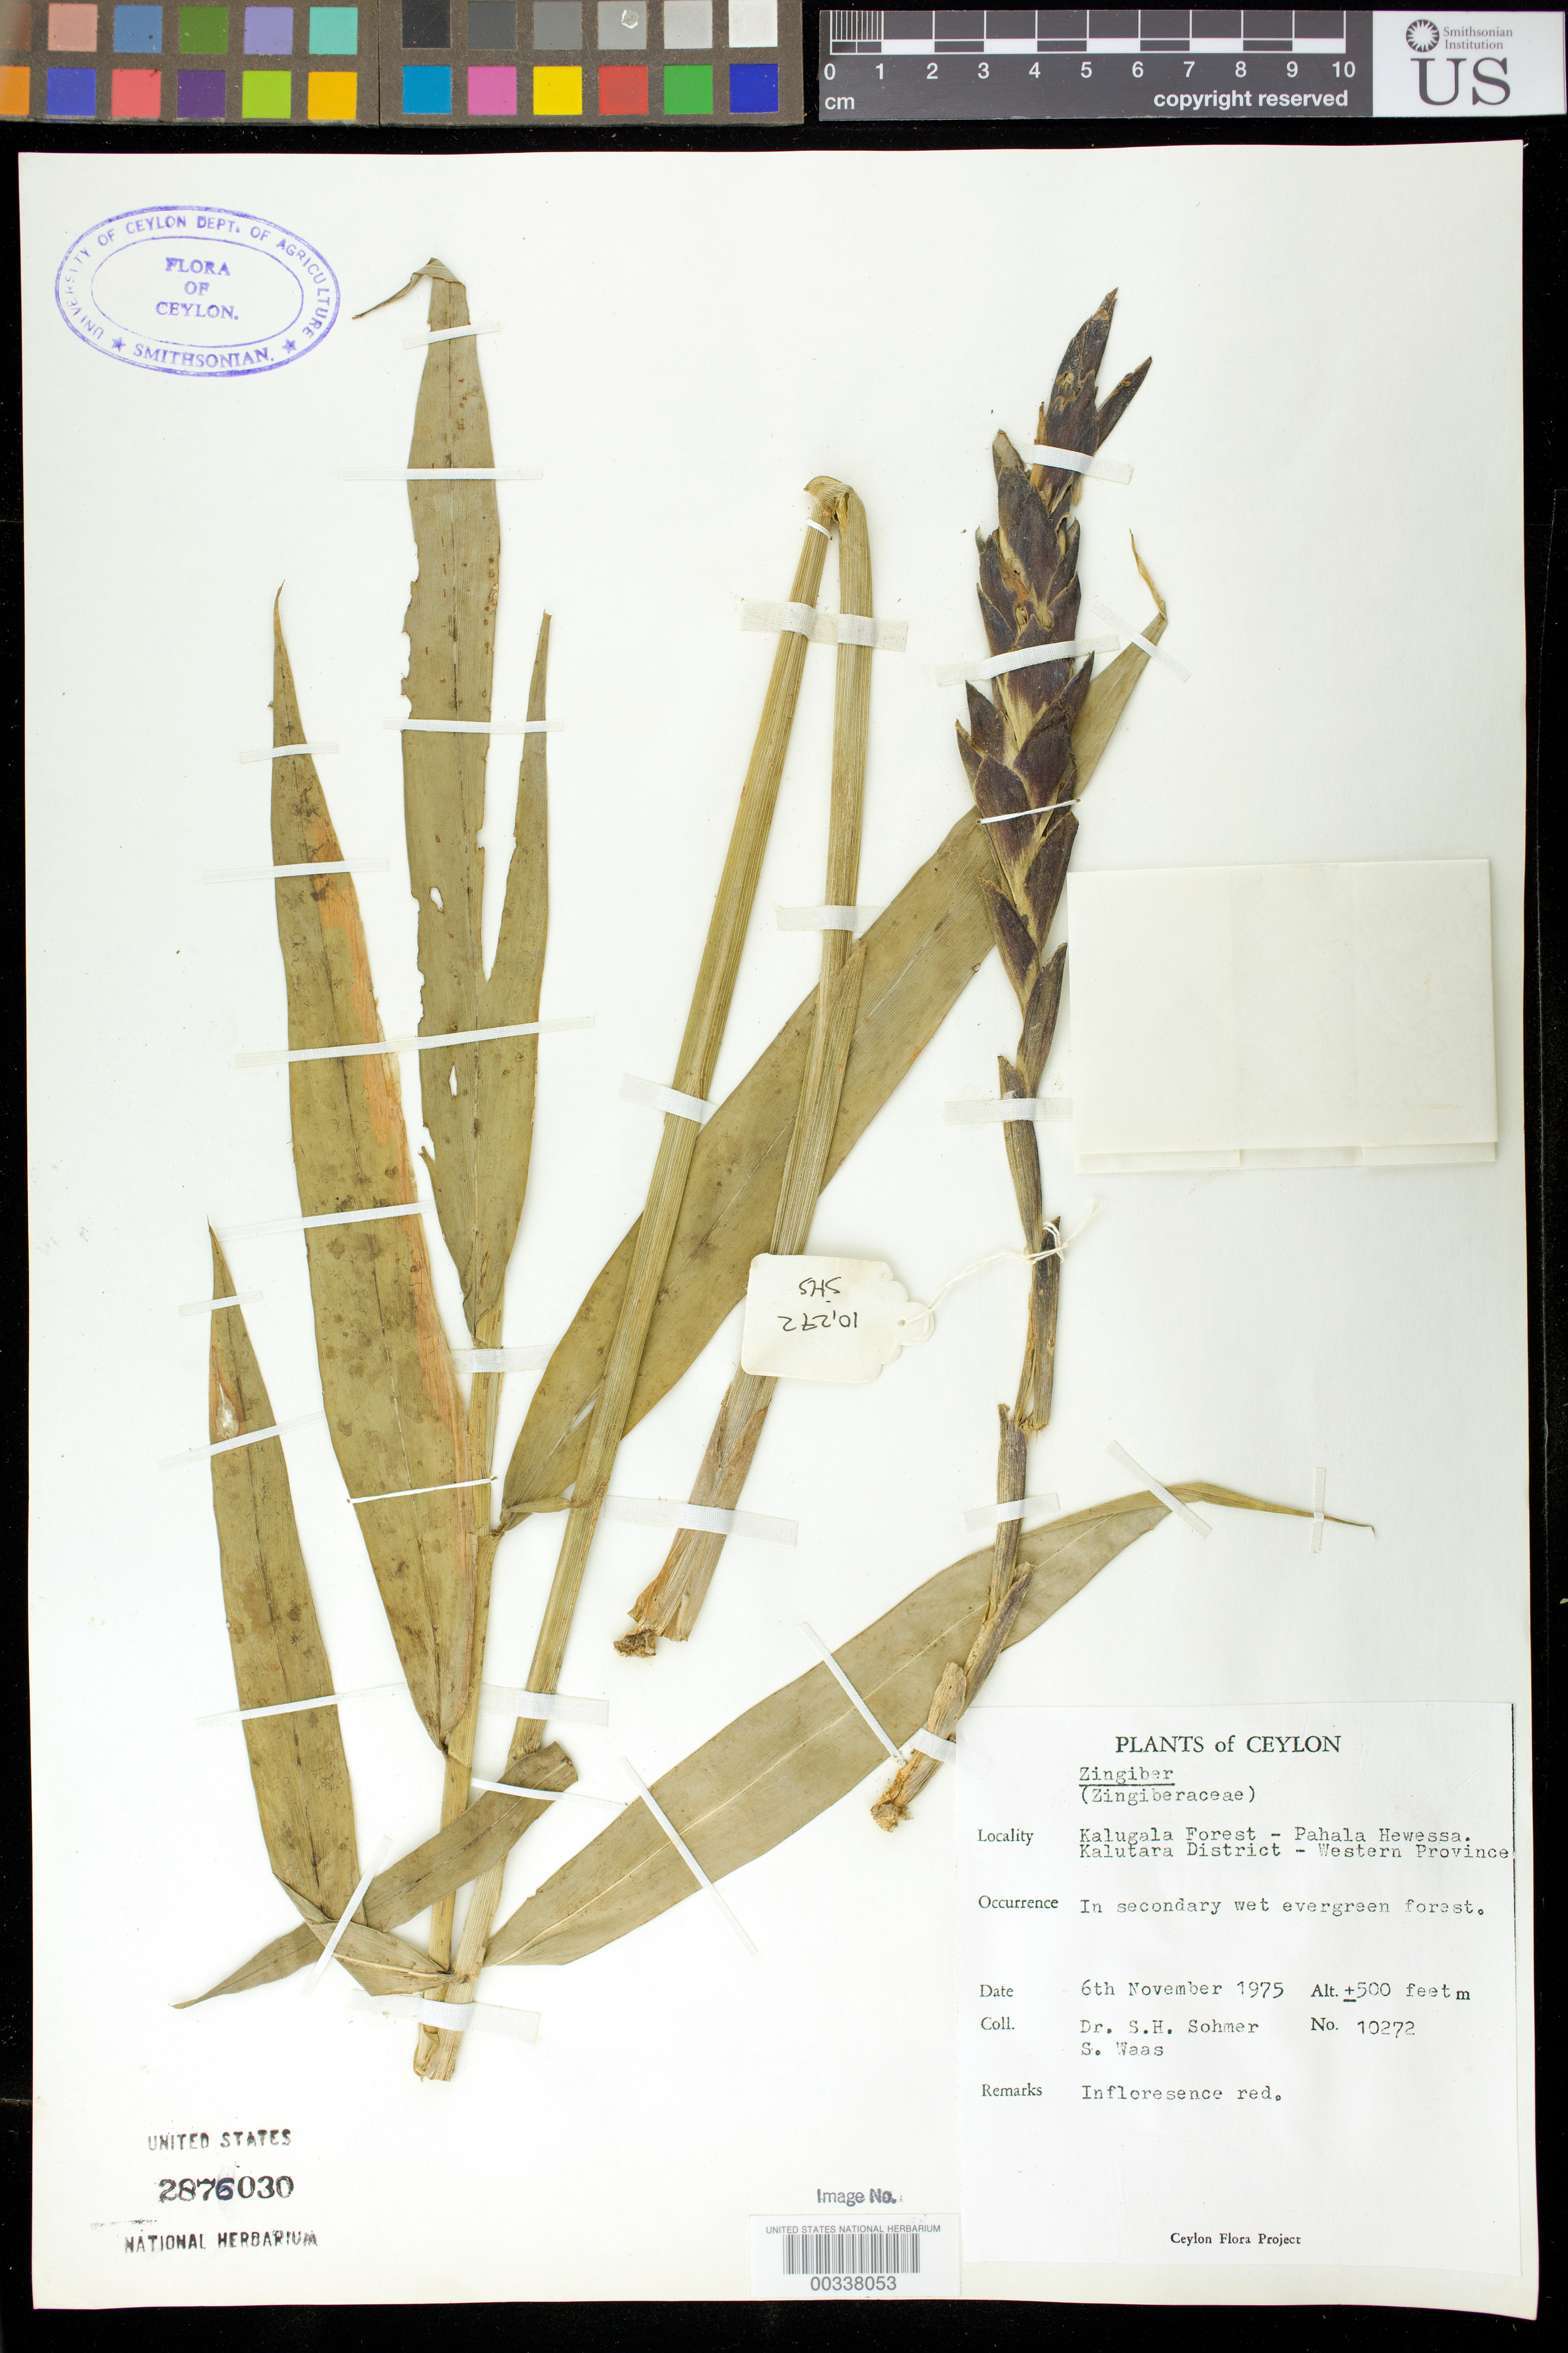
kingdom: Plantae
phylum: Tracheophyta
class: Liliopsida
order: Zingiberales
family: Zingiberaceae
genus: Zingiber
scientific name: Zingiber sp.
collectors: S. H. Sohmer & S. Waas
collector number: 10272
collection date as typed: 06 Nov 1975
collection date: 1975-11-06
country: Sri Lanka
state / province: Western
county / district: Kalutara Dist.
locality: Plants of ceylon, kalugala forest - pahala hewessa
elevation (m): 500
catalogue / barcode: US 2876030